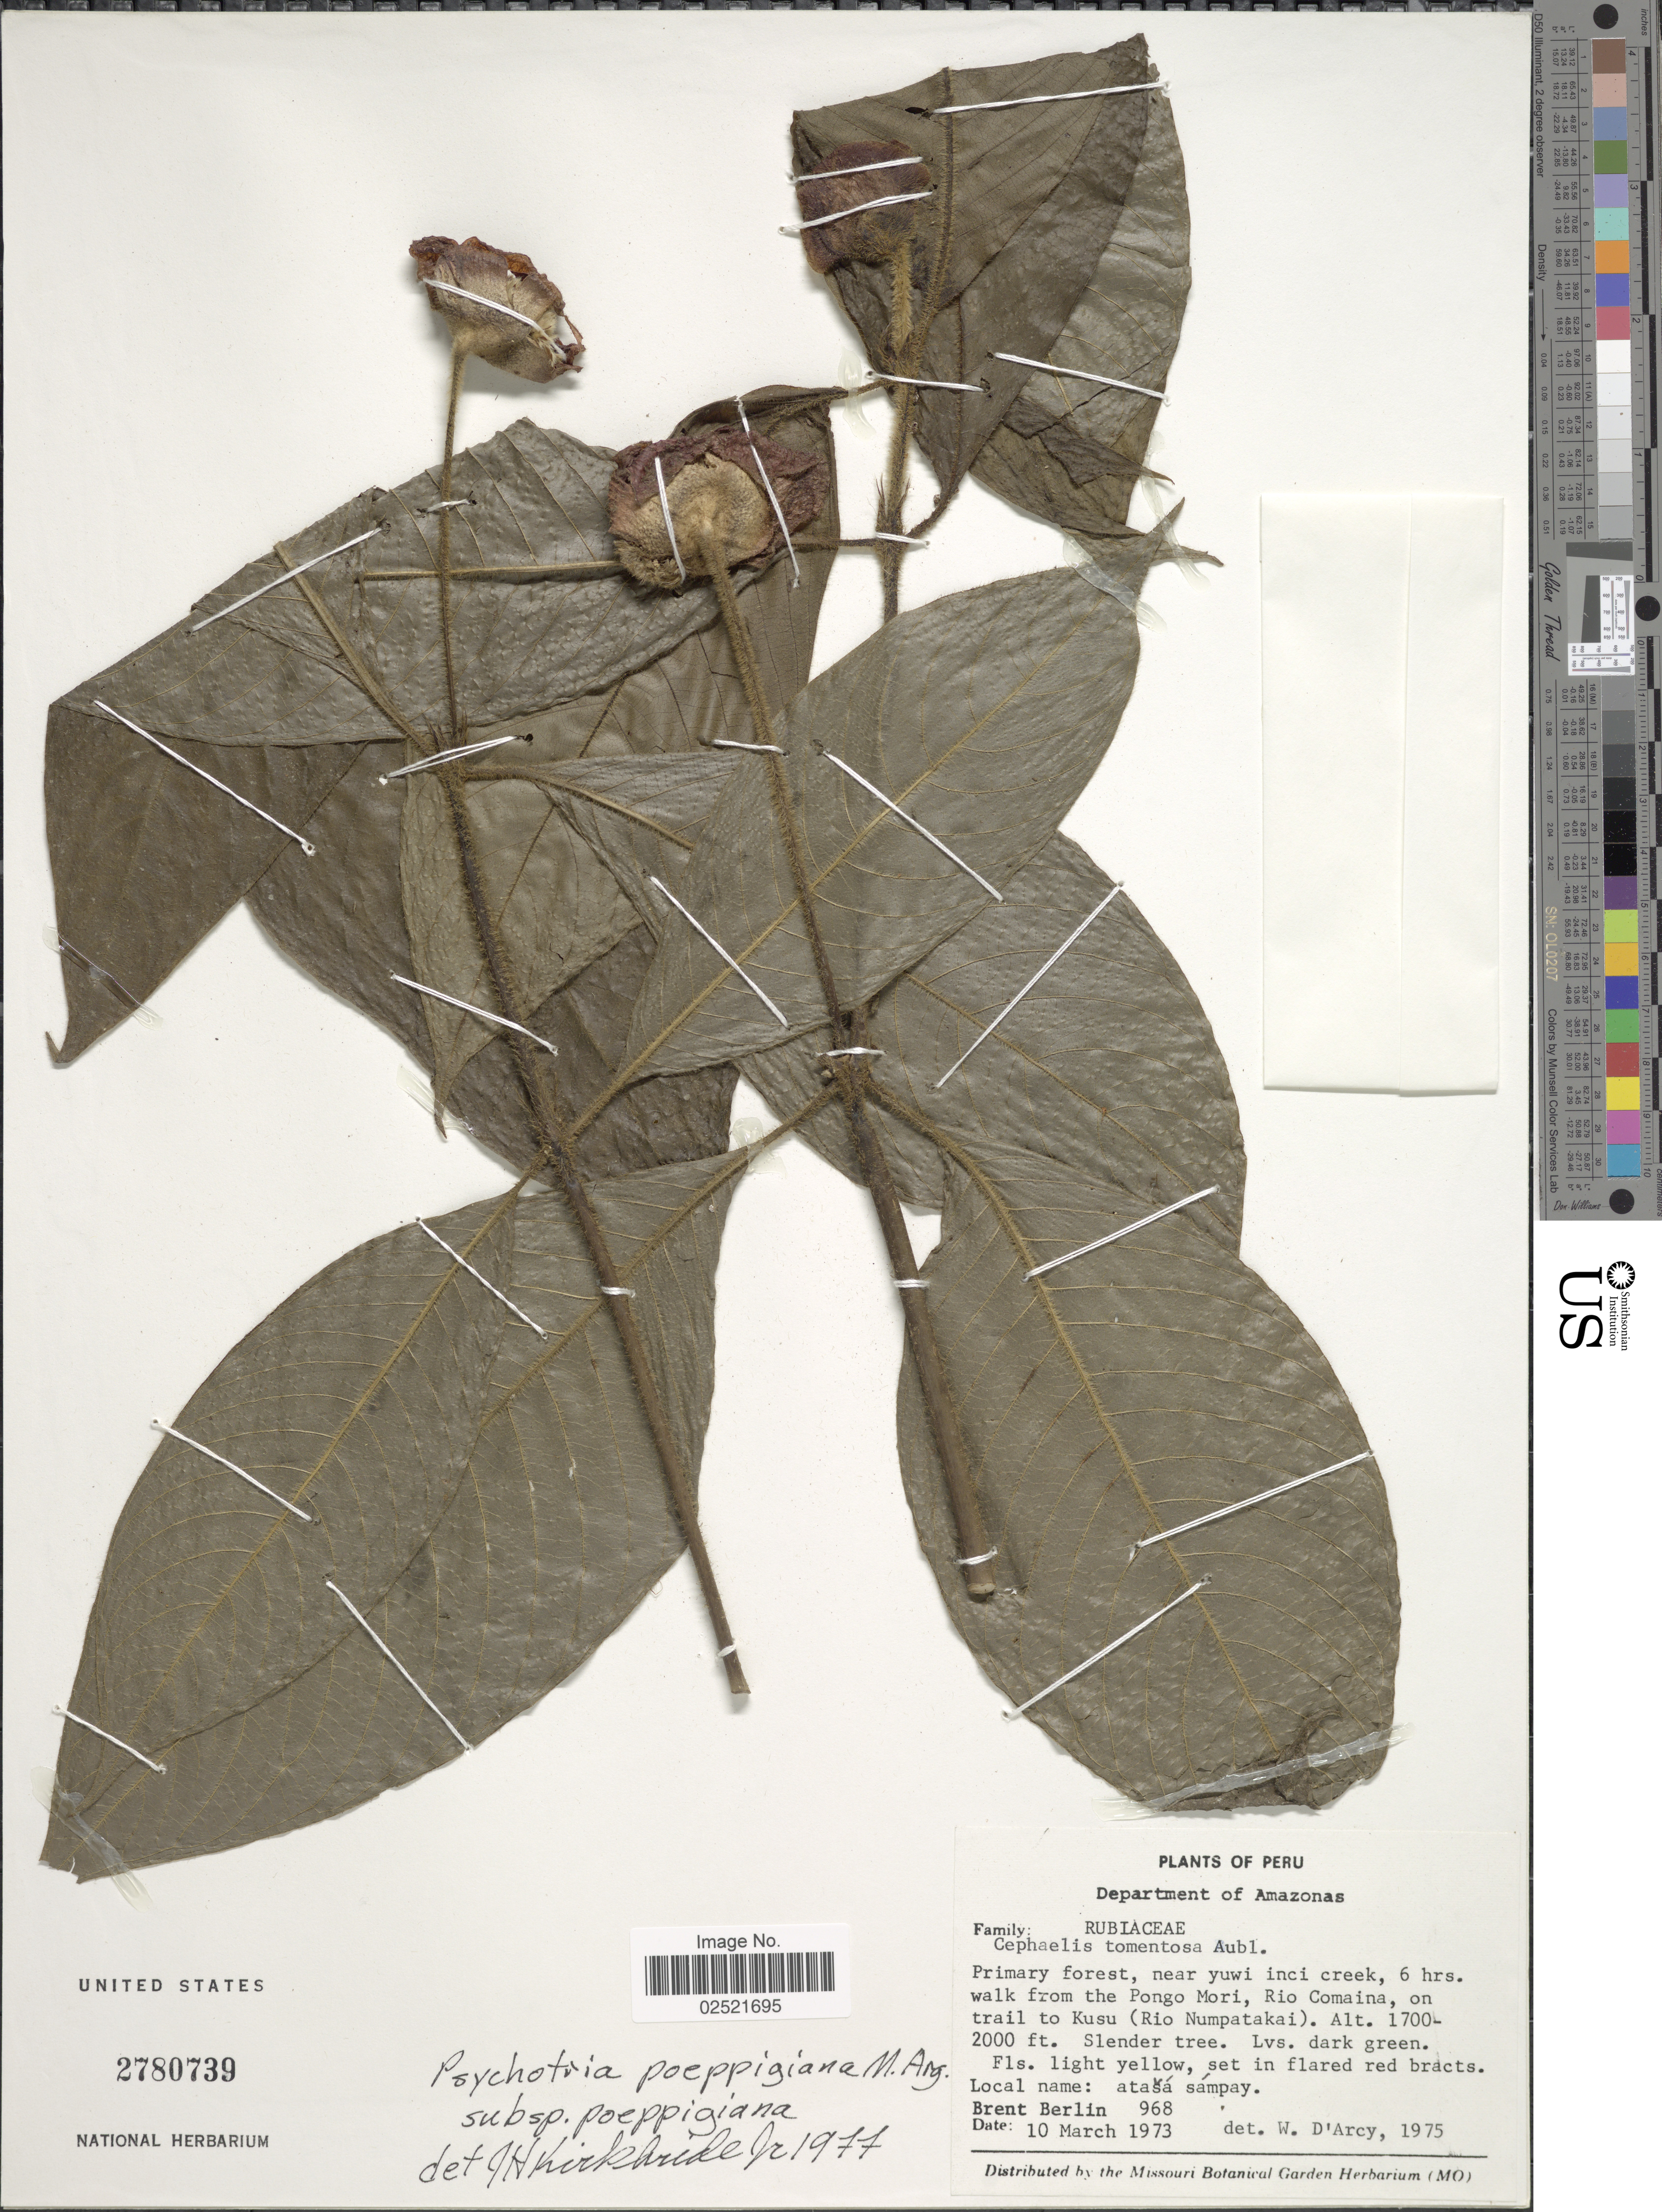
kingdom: Plantae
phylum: Tracheophyta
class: Magnoliopsida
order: Gentianales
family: Rubiaceae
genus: Psychotria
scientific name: Psychotria poeppigiana subsp. poeppigiana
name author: Müll. Arg.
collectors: B. Berlin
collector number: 968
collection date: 1973-03-10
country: Peru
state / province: Amazonas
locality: Primary forest, near yuwi inci creek, 6 hrs. walk from the Pongo Mori, Rio Comaina, on trail to Kusu (Rio Numpatakai)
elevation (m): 518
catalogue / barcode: US 2780739